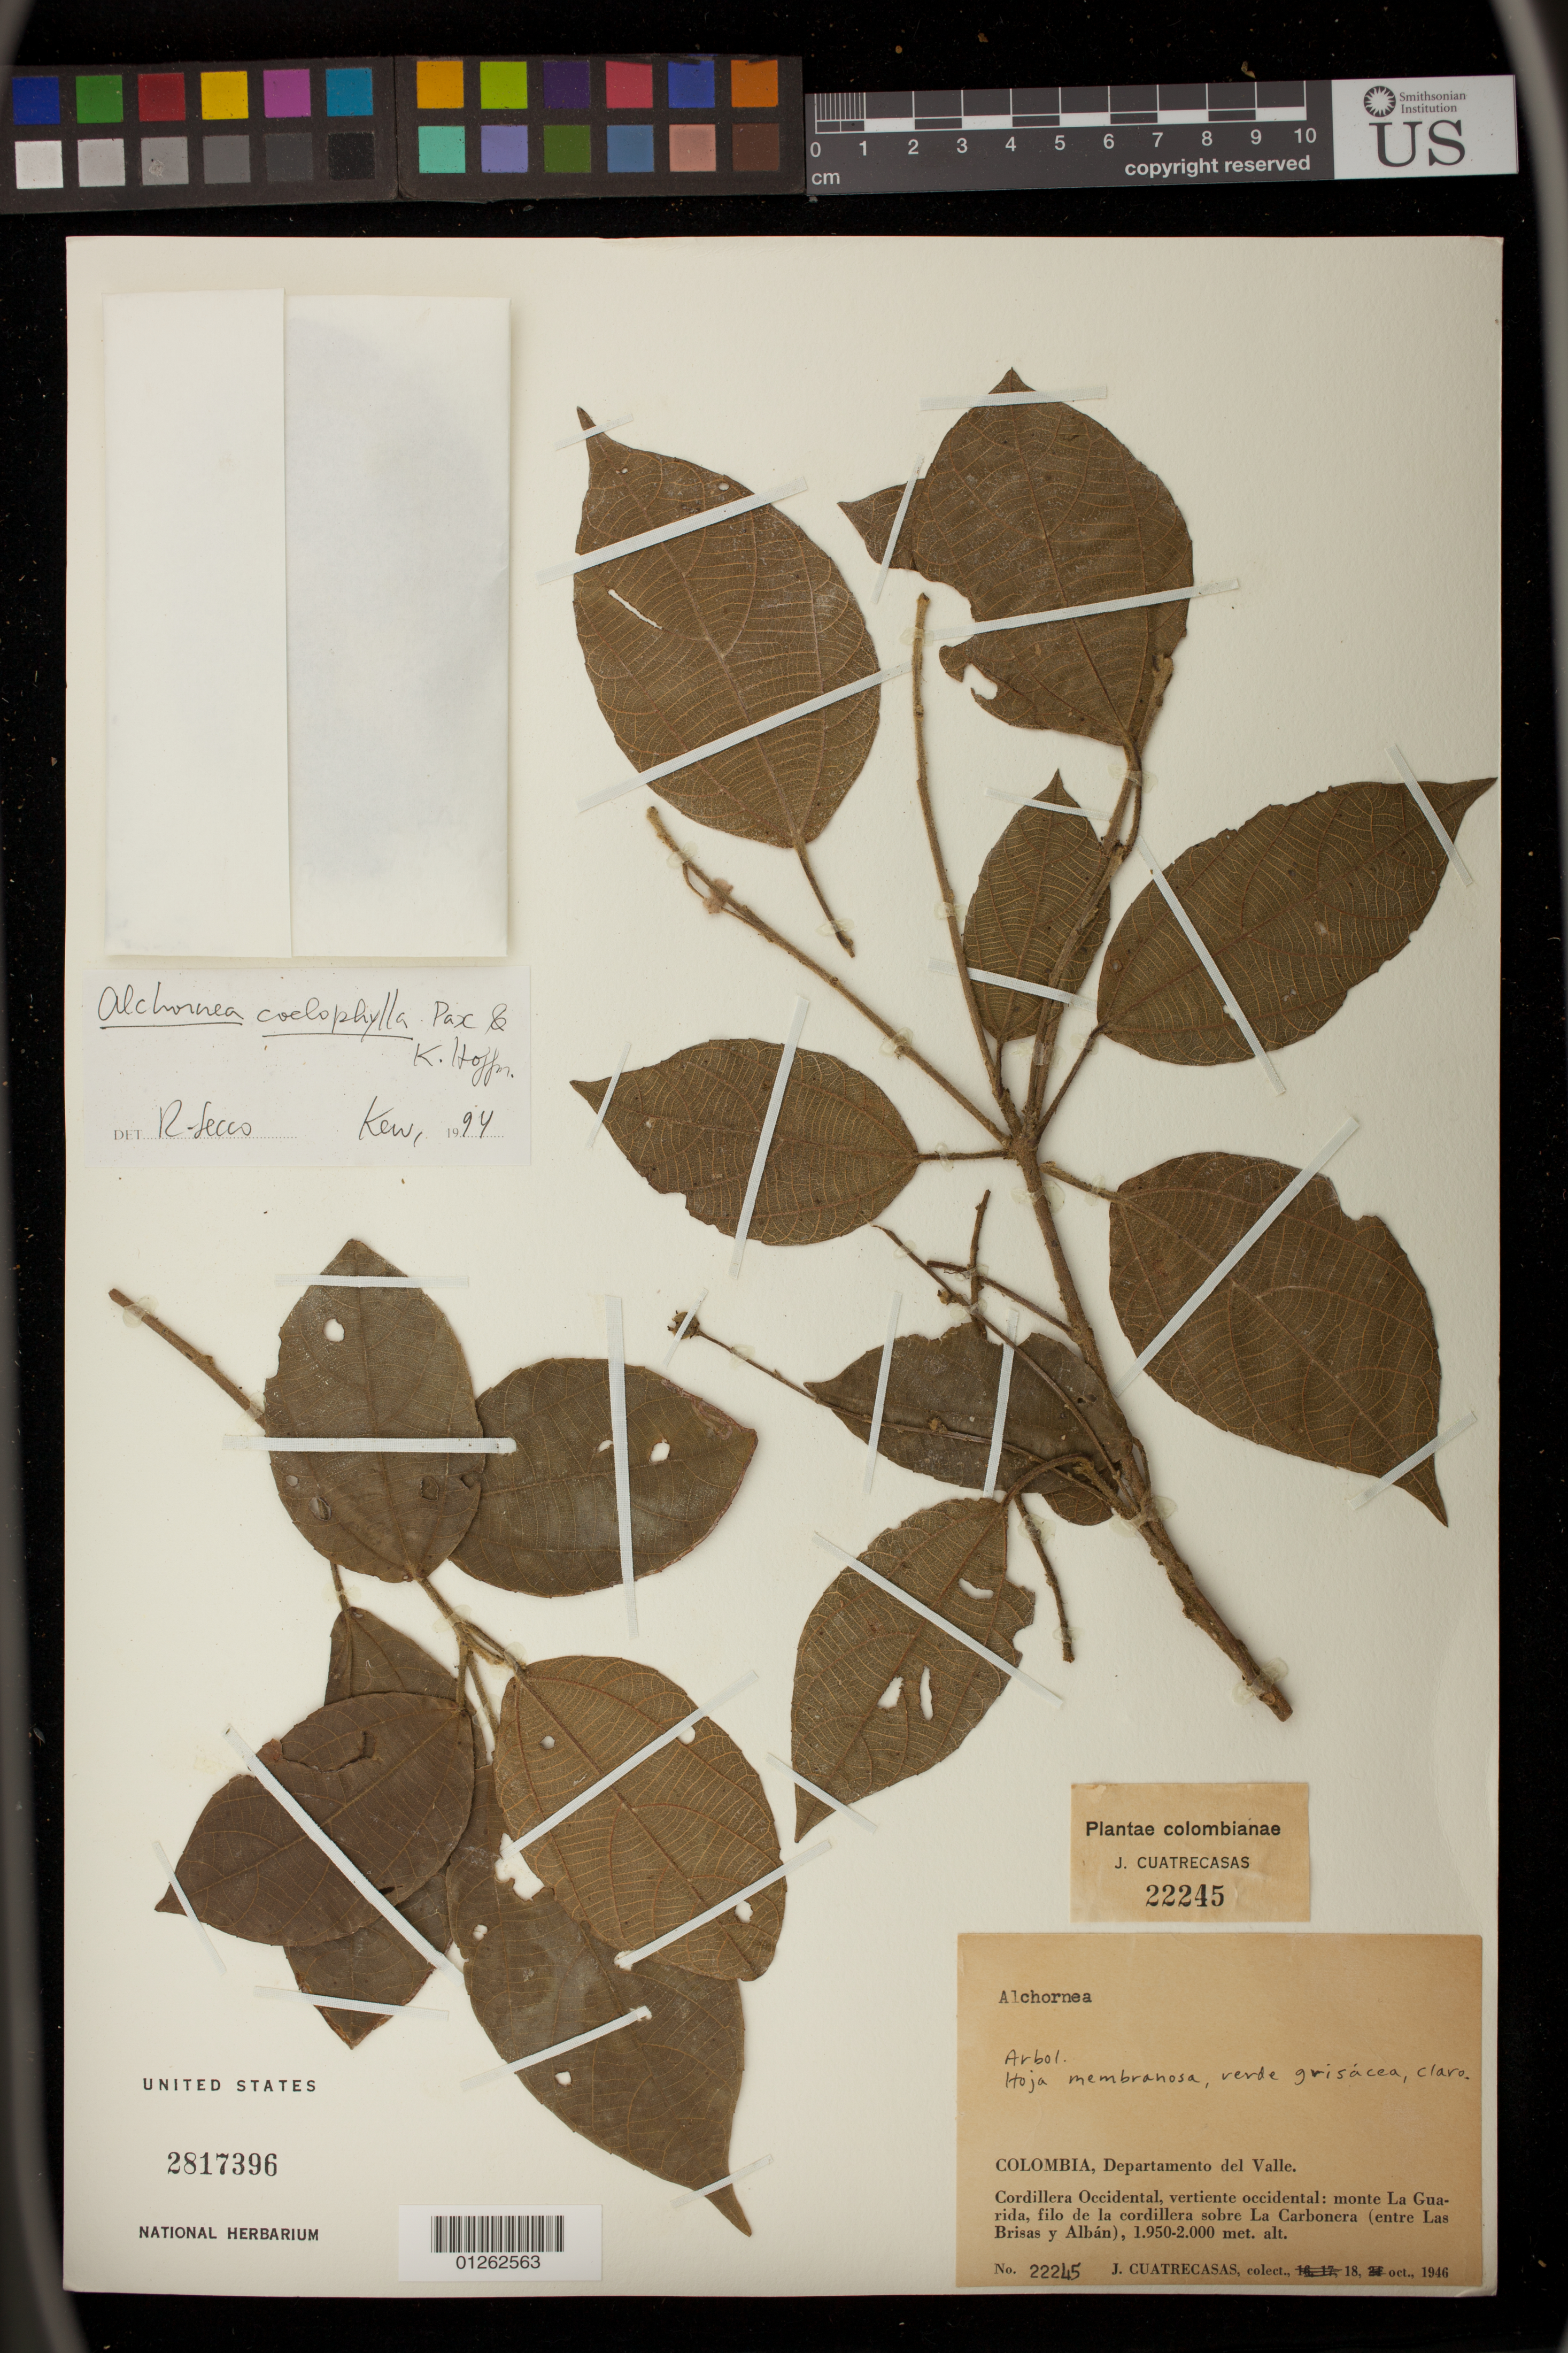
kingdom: Plantae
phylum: Tracheophyta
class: Magnoliopsida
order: Malpighiales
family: Euphorbiaceae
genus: Alchornea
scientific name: Alchornea coelophylla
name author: Pax & K. Hoffm. in Engl.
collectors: J. Cuatrecasas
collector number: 22245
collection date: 1946-10-18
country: Colombia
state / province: Valle del Cauca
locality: Cordillera Occidental, vertiente Occidental: monte La Guarida, filo de la cordillera sobre La Carbonera (entre Las Brisas y Alban)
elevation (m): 1950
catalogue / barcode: US 2817396